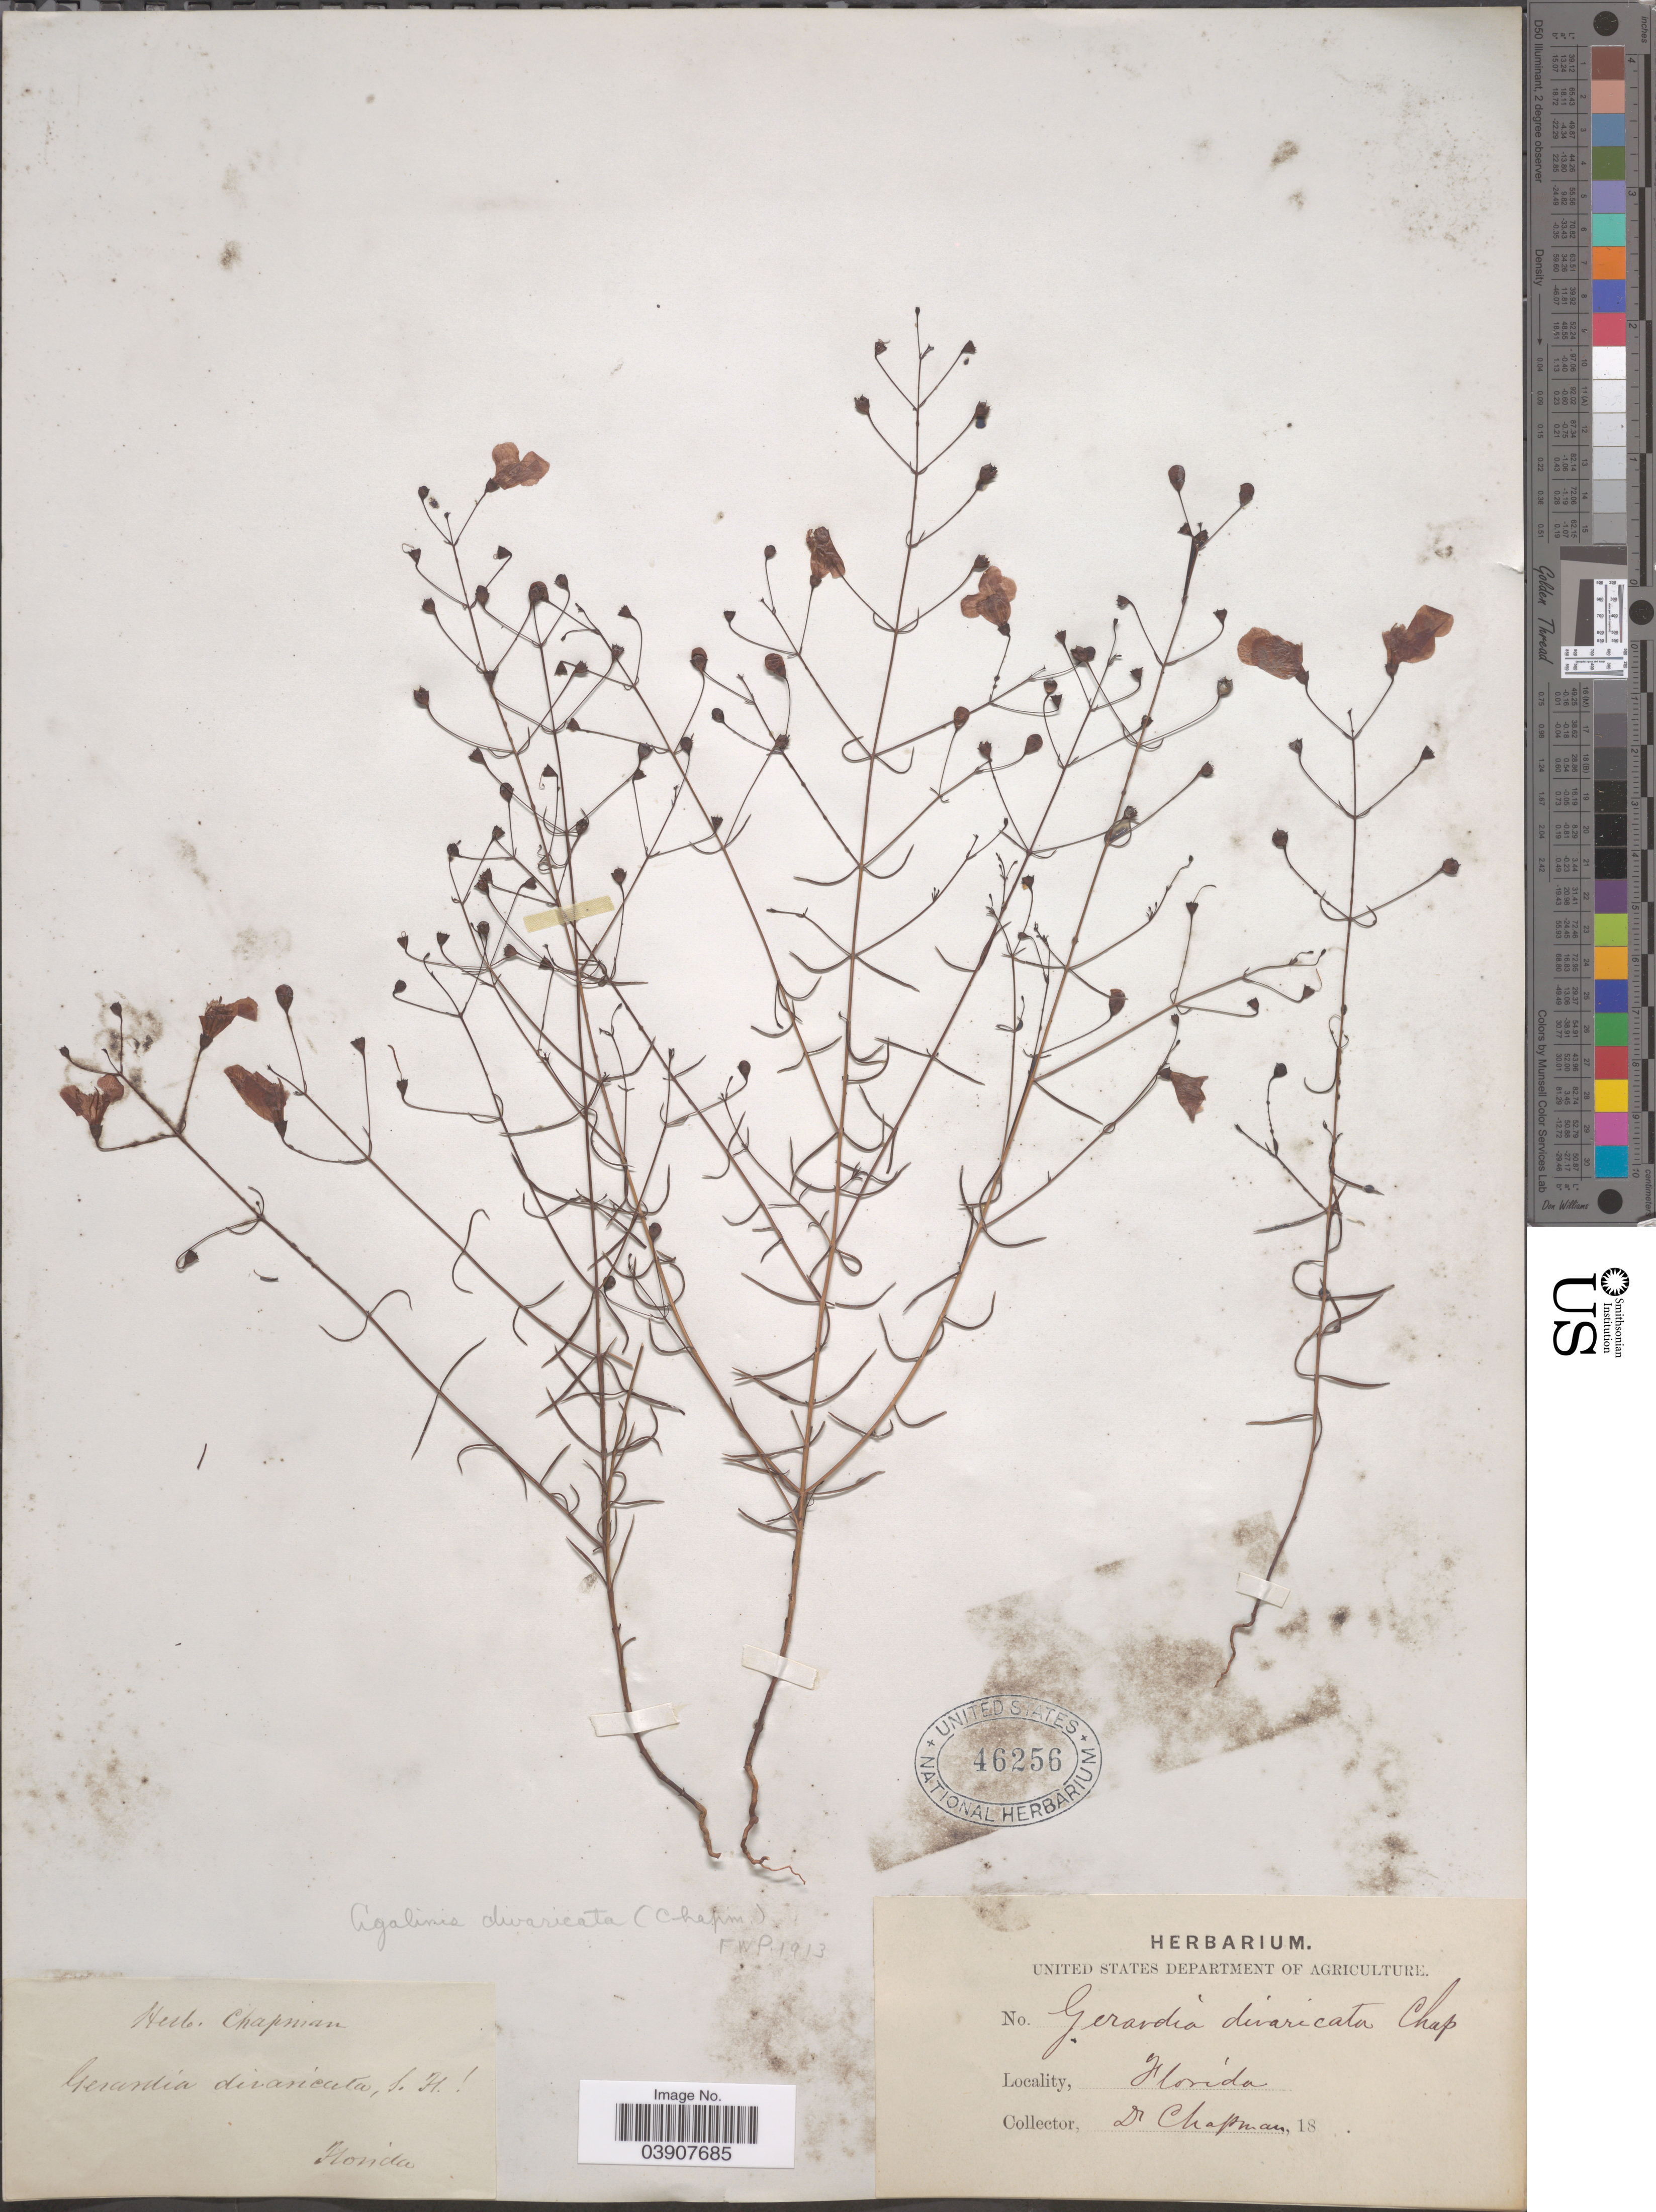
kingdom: Plantae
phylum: Tracheophyta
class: Magnoliopsida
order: Lamiales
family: Orobanchaceae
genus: Agalinis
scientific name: Agalinis divaricata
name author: (Chapm.) Pennell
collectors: A. Chapman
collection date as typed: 18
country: United States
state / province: Florida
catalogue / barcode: US 46256